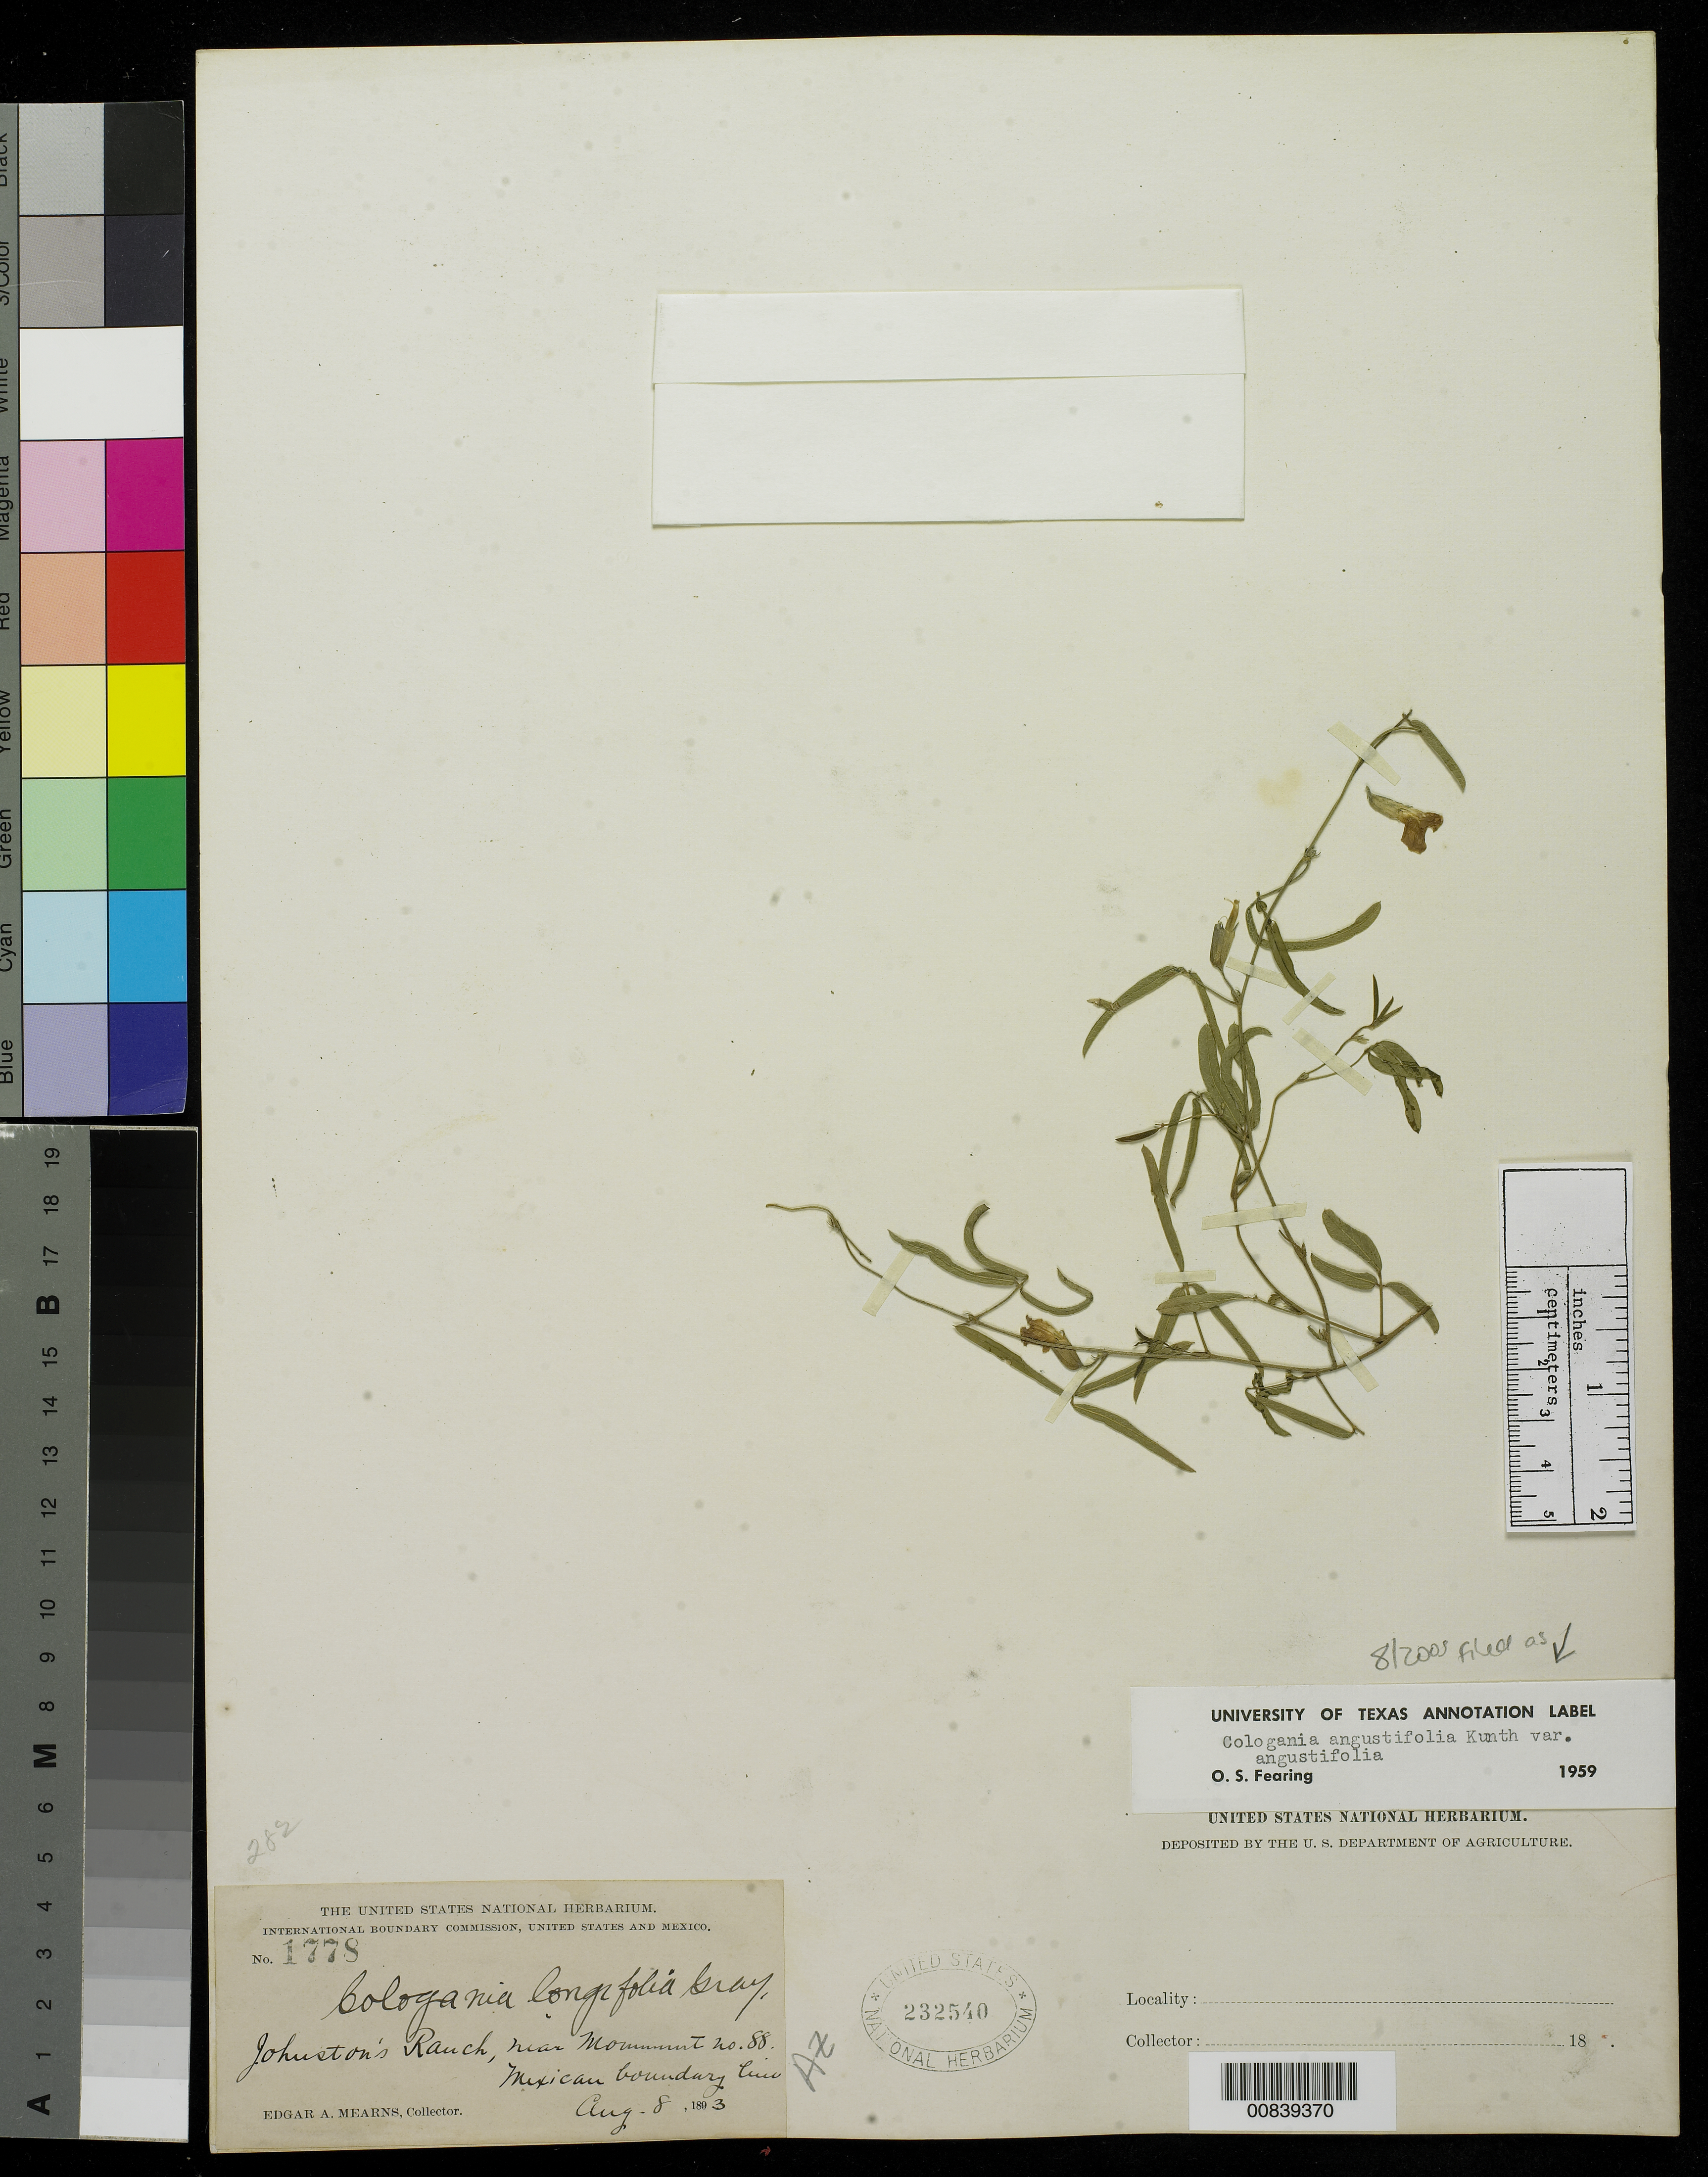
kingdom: Plantae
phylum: Tracheophyta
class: Magnoliopsida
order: Fabales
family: Fabaceae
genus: Cologania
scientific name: Cologania angustifolia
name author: Kunth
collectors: E. A. Mearns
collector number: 1778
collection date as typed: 08 Aug 1893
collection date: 1893-08-08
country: United States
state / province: Arizona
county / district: Cochise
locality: Johnston's Ranch, near monument no. 88. Mexican Boundary Line.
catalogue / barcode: US 232540